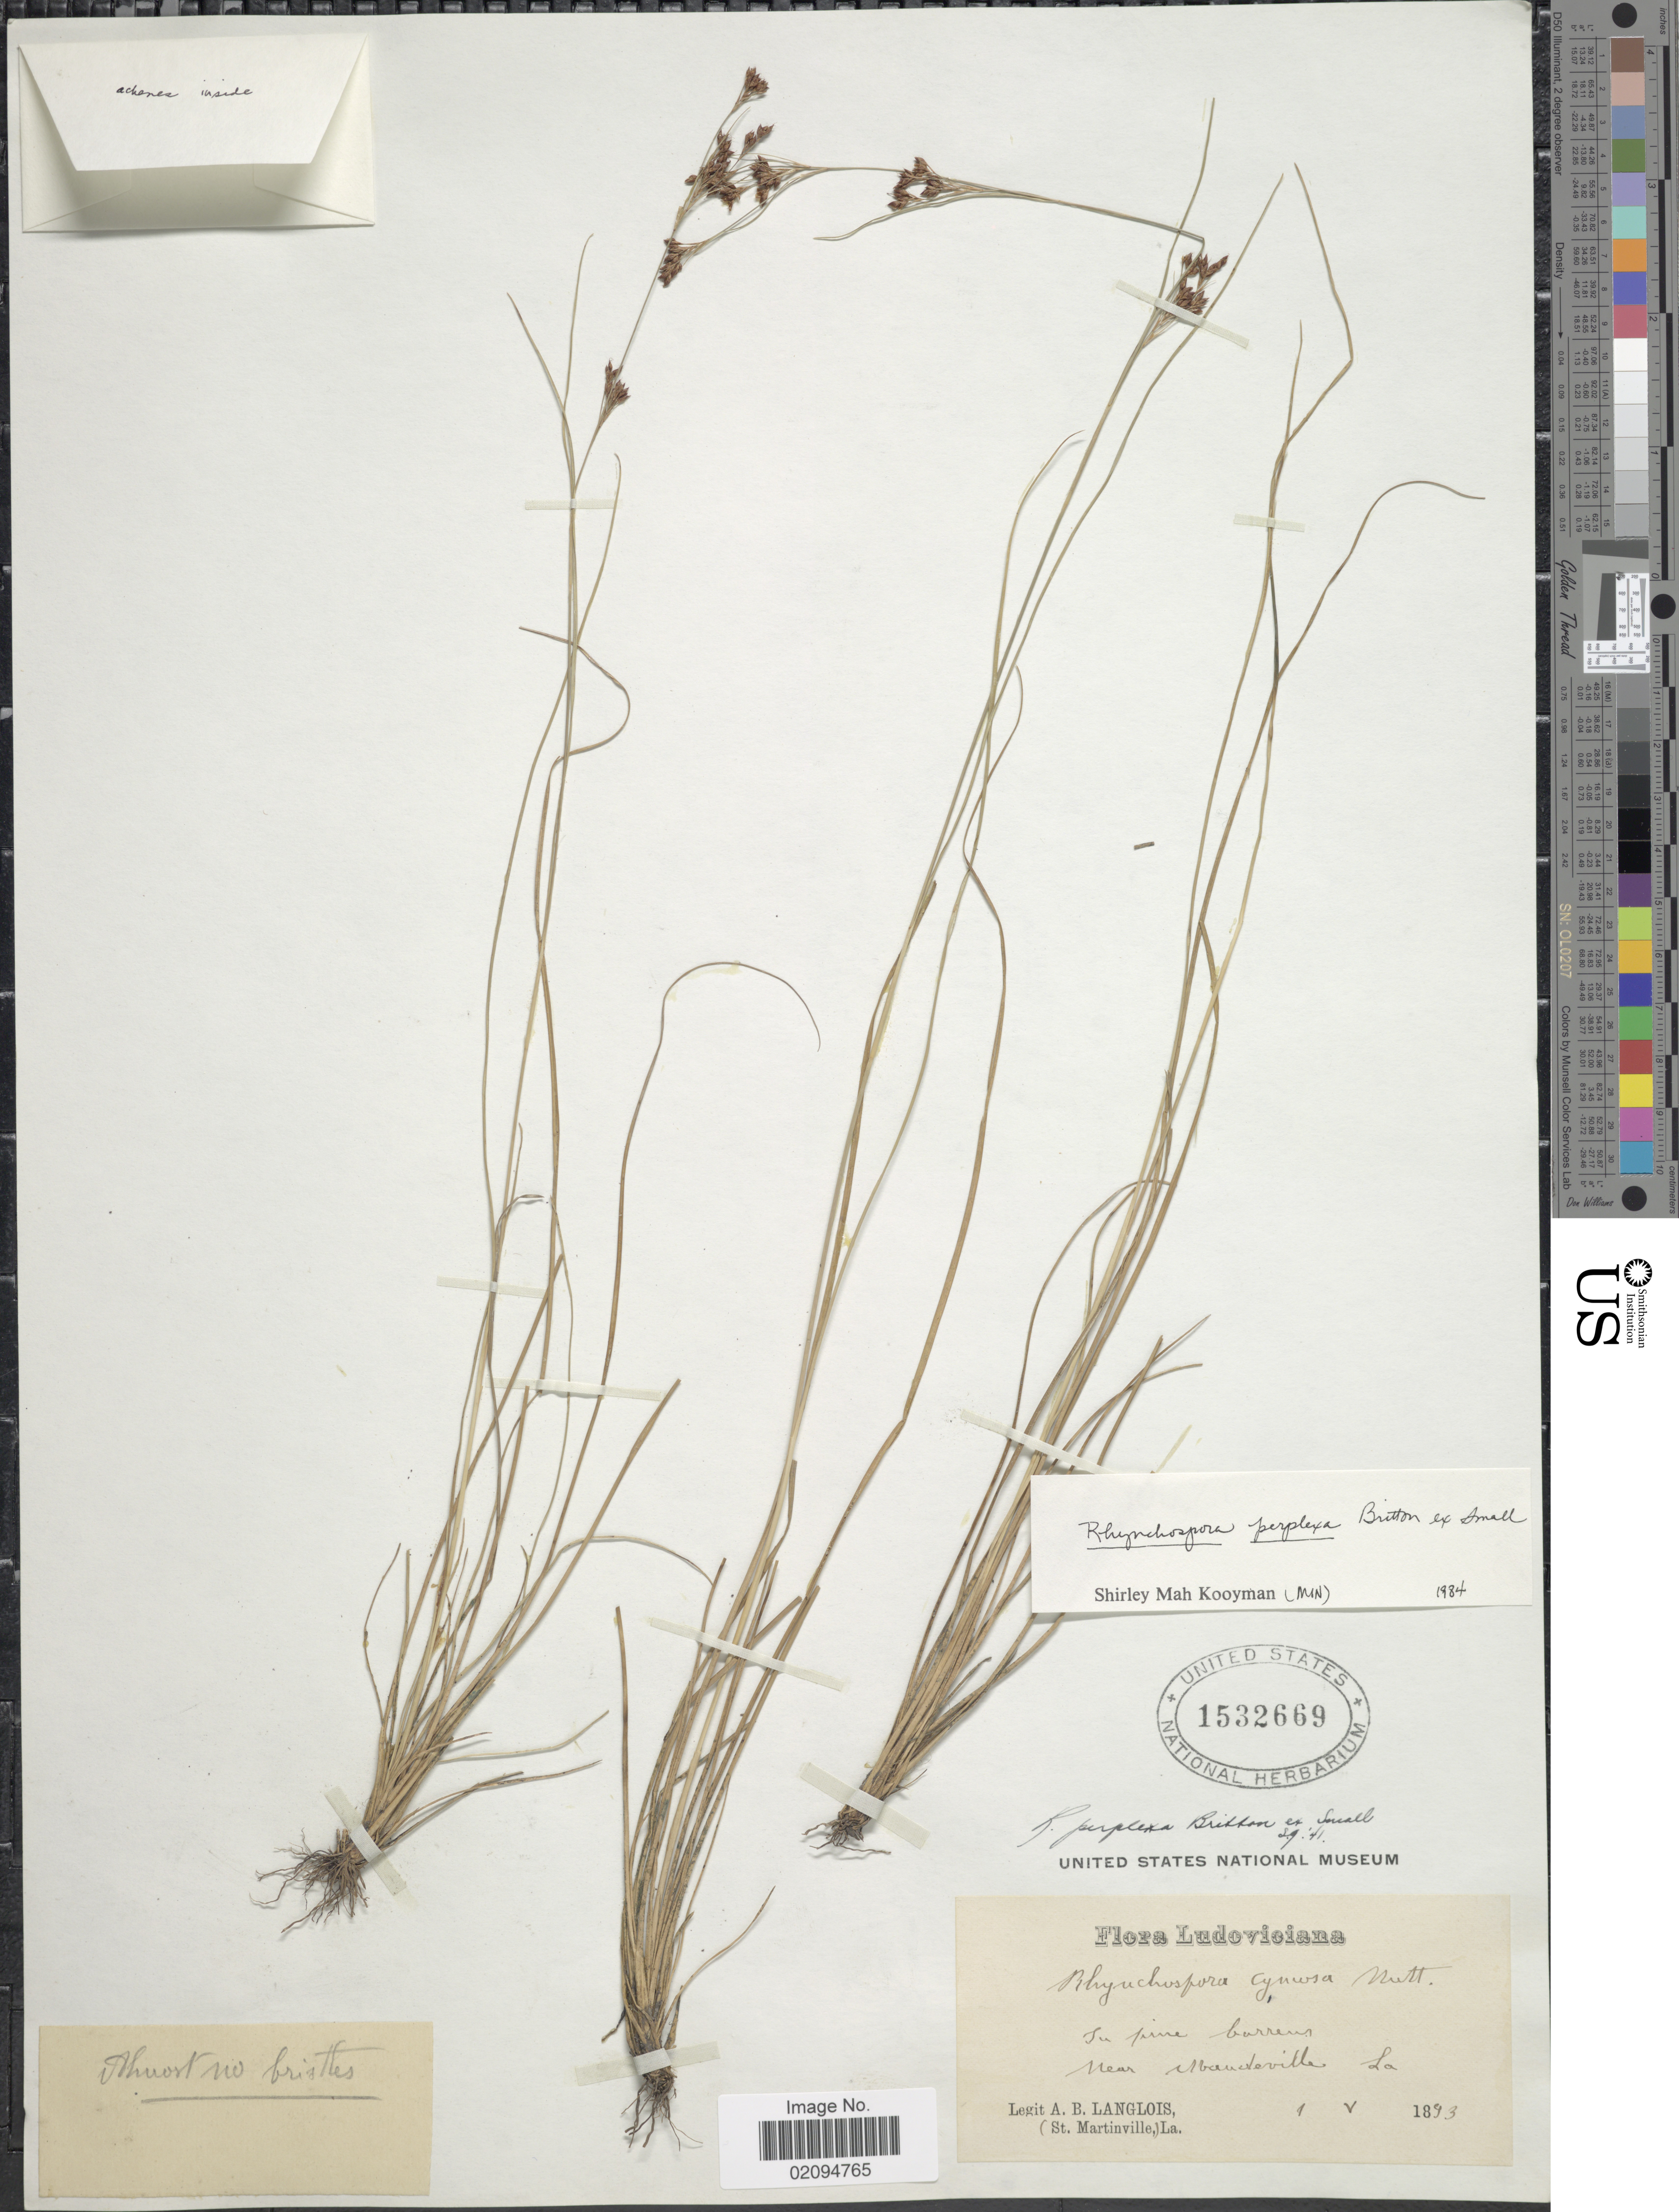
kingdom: Plantae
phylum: Tracheophyta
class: Liliopsida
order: Poales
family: Cyperaceae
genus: Rhynchospora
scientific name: Rhynchospora perplexa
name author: Britton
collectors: A. Langlois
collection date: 1893-05-01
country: United States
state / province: Louisiana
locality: Near Mandeville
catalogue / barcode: US 1532669